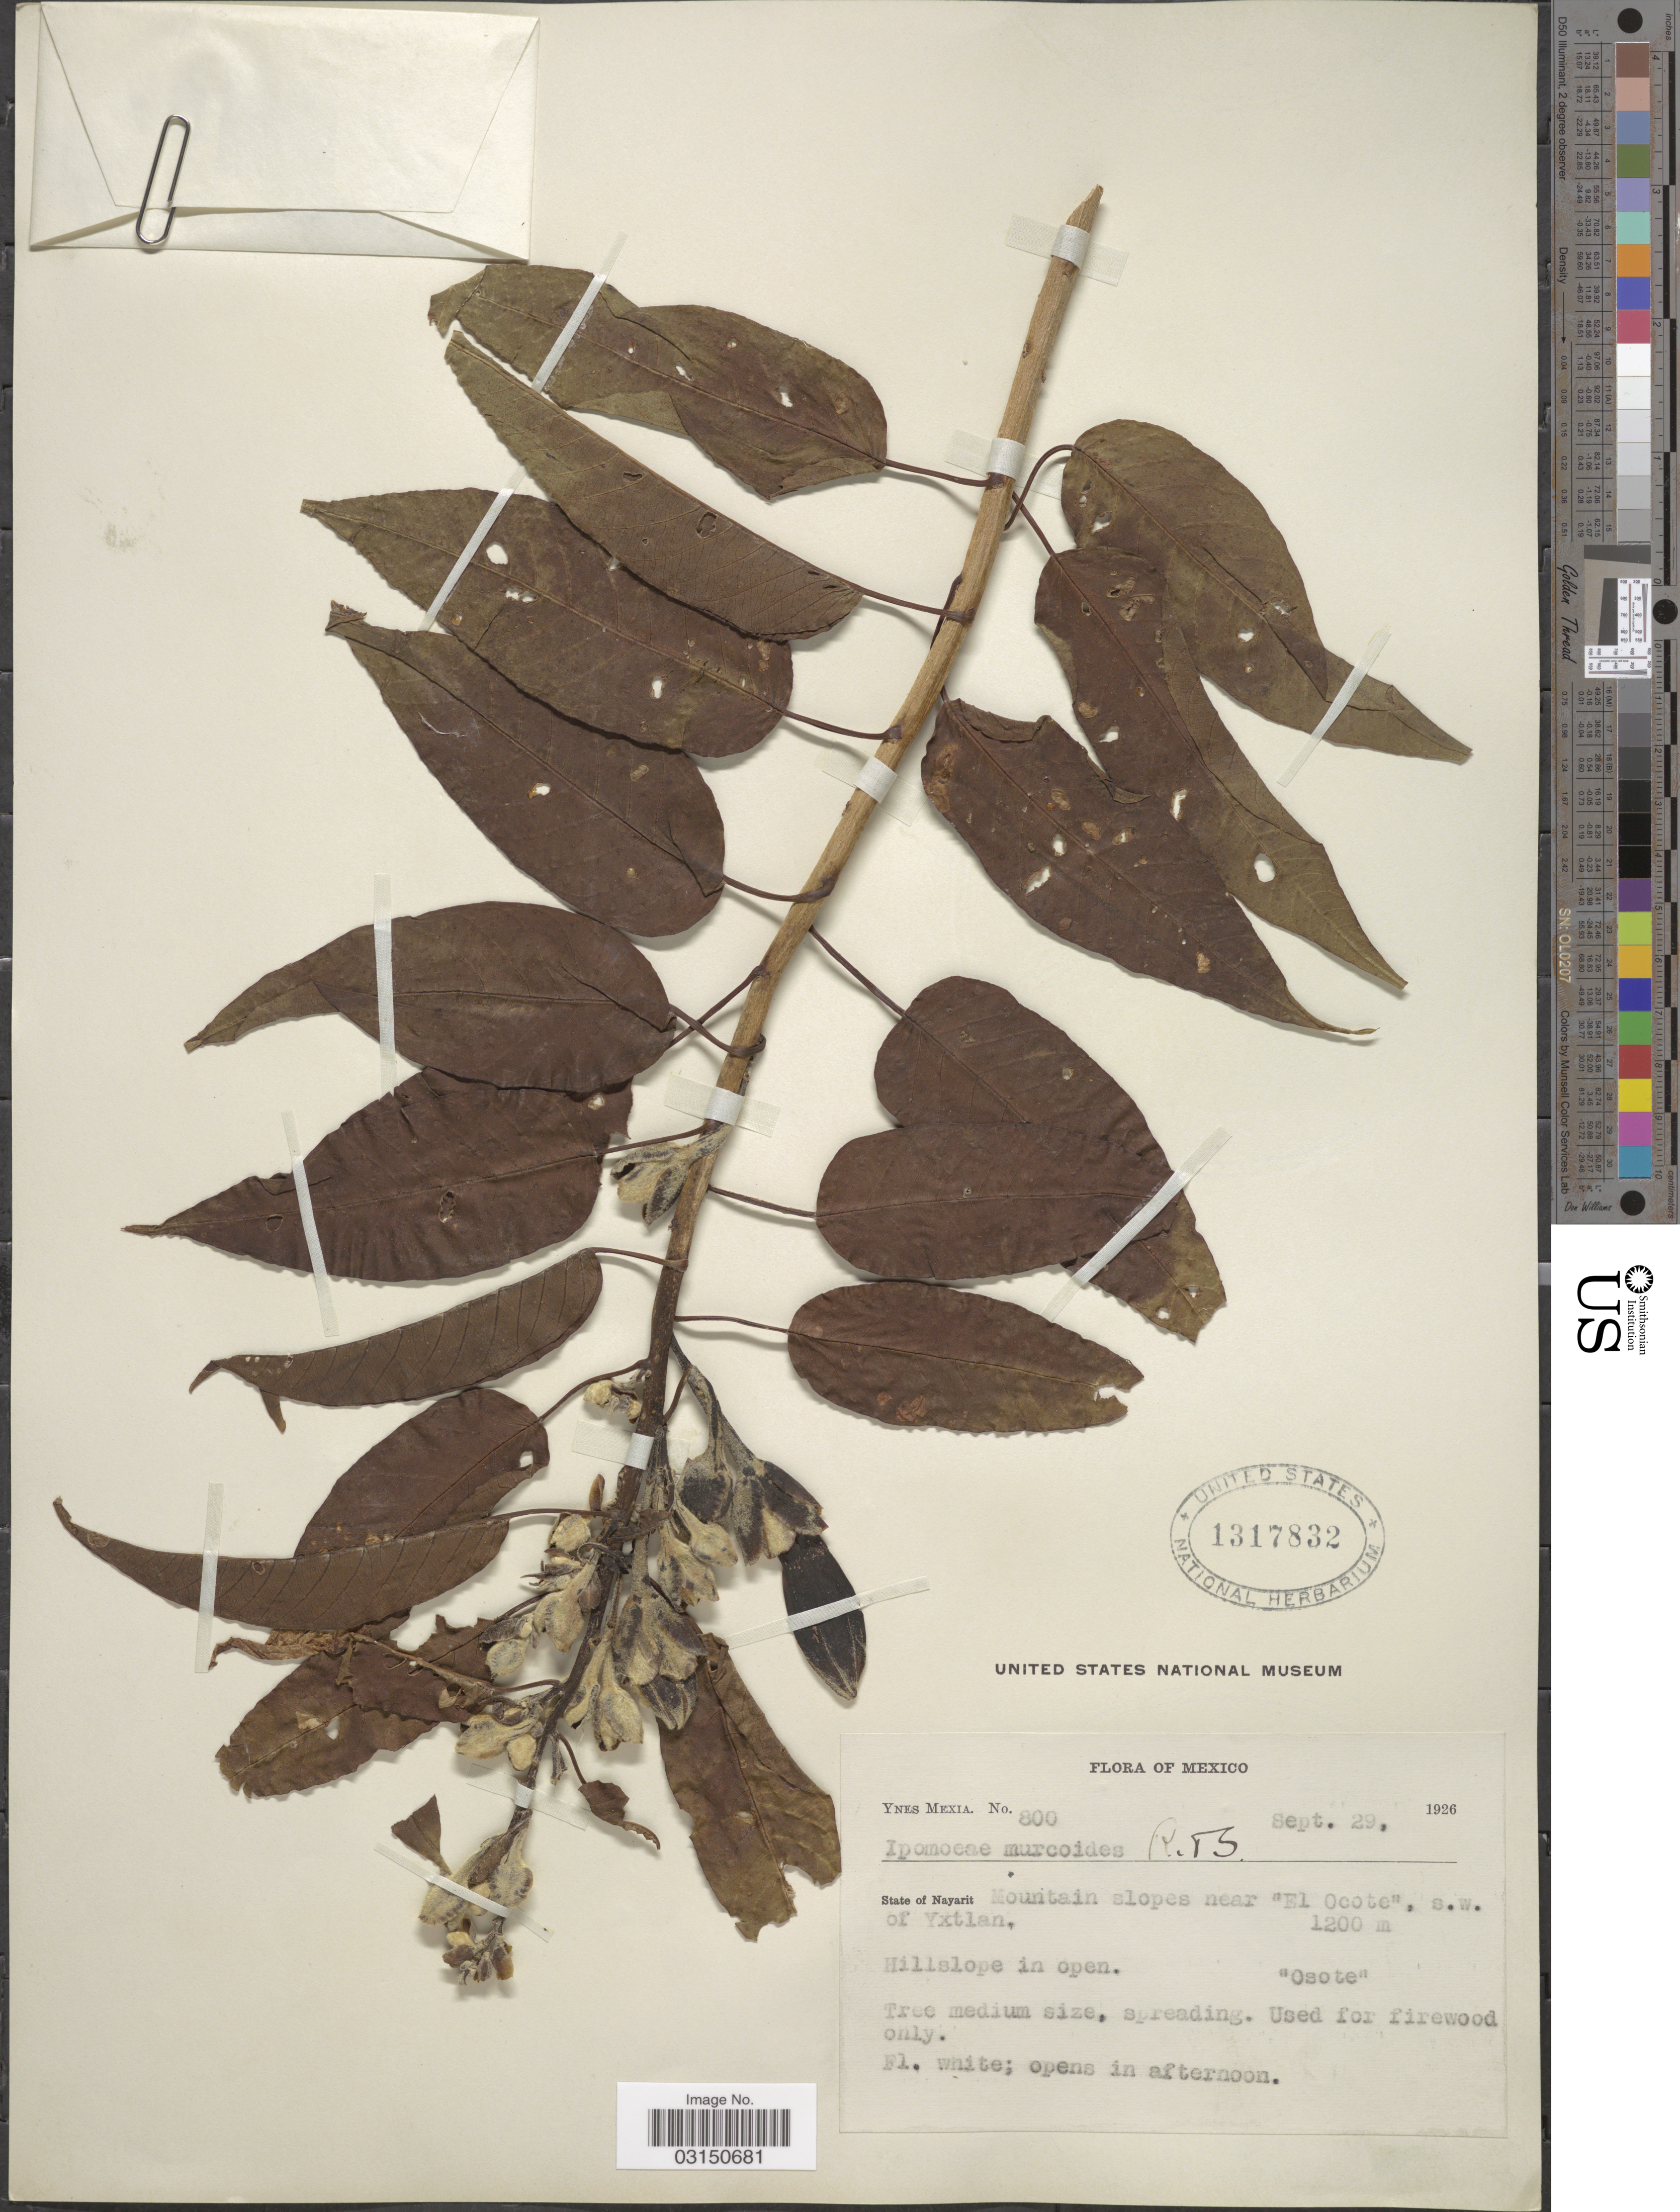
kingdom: Plantae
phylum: Tracheophyta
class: Magnoliopsida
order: Solanales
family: Convolvulaceae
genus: Ipomoea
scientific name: Ipomoea murucoides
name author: Roem. & Schult.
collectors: Y. Mexia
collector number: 800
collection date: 1926-09-29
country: Mexico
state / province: Nayarit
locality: Mountain slopes near "El Ocote", s.w. of Yxtlan.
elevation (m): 1200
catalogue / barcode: US 1317832